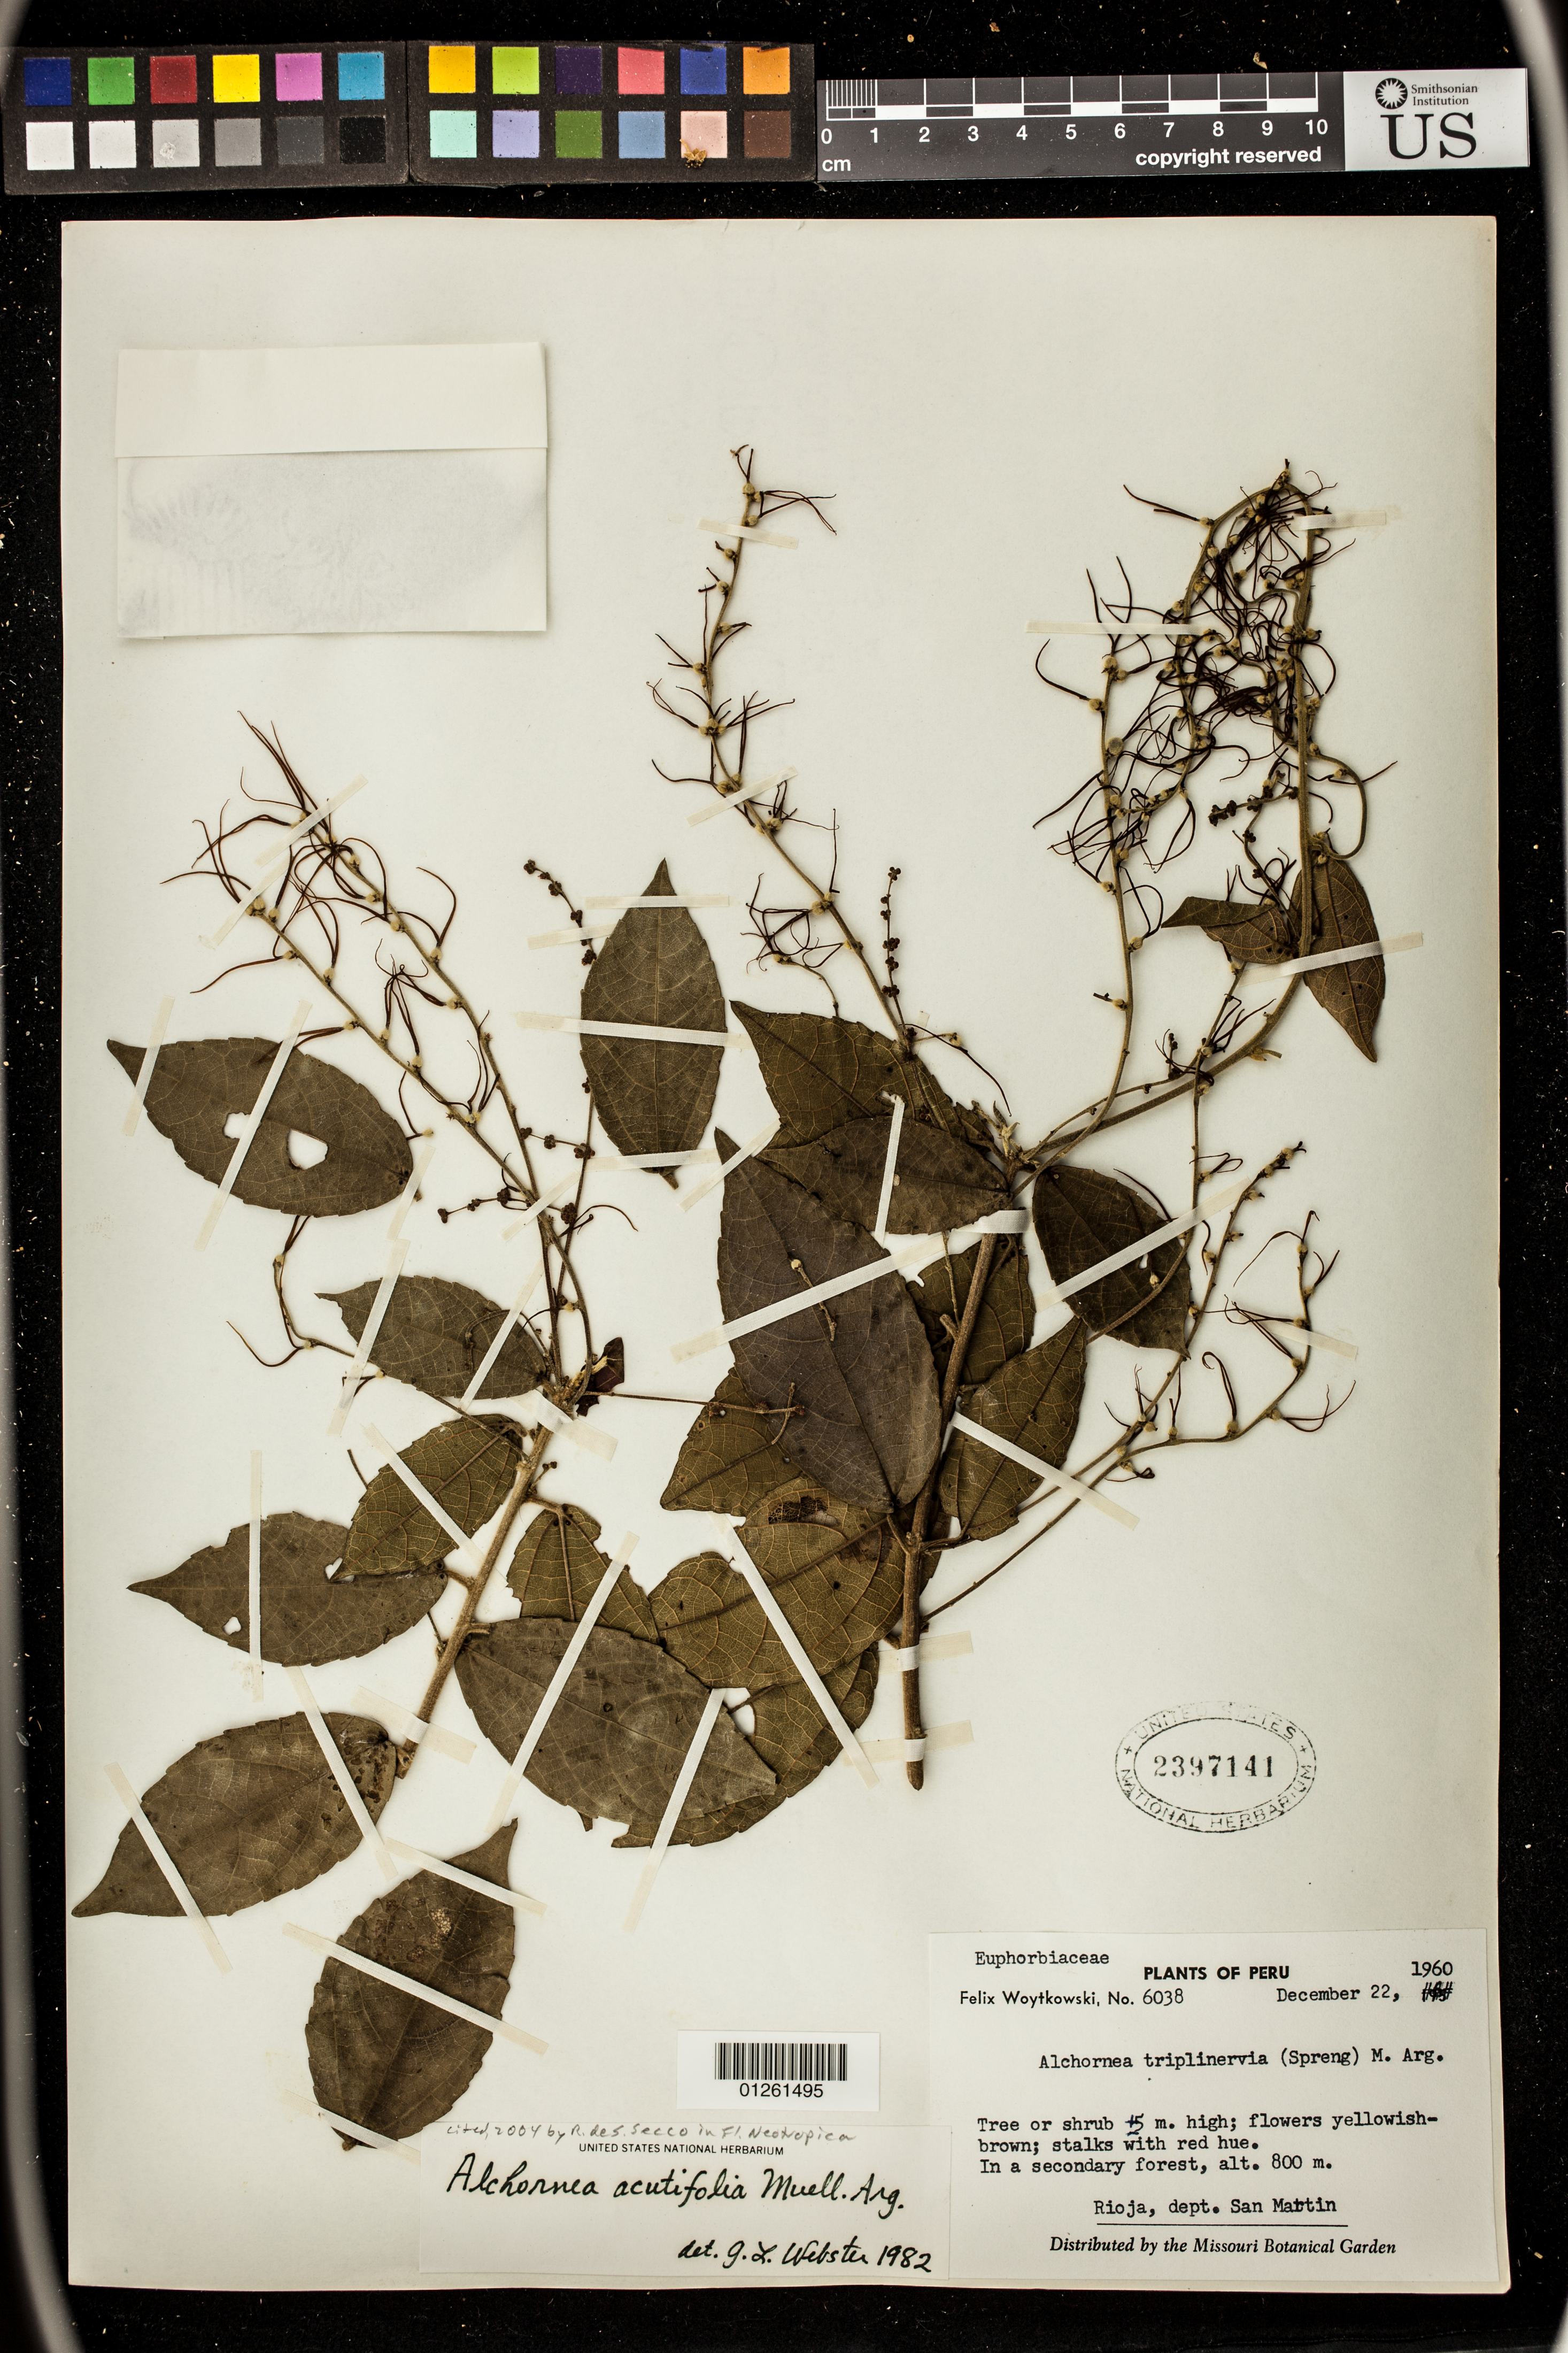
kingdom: Plantae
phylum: Tracheophyta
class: Magnoliopsida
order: Malpighiales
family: Euphorbiaceae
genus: Alchornea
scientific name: Alchornea acutifolia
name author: Müll. Arg.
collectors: F. Woytkowski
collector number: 6038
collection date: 1960-12-22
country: Peru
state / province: San Martín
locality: Rioja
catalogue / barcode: US 2397141